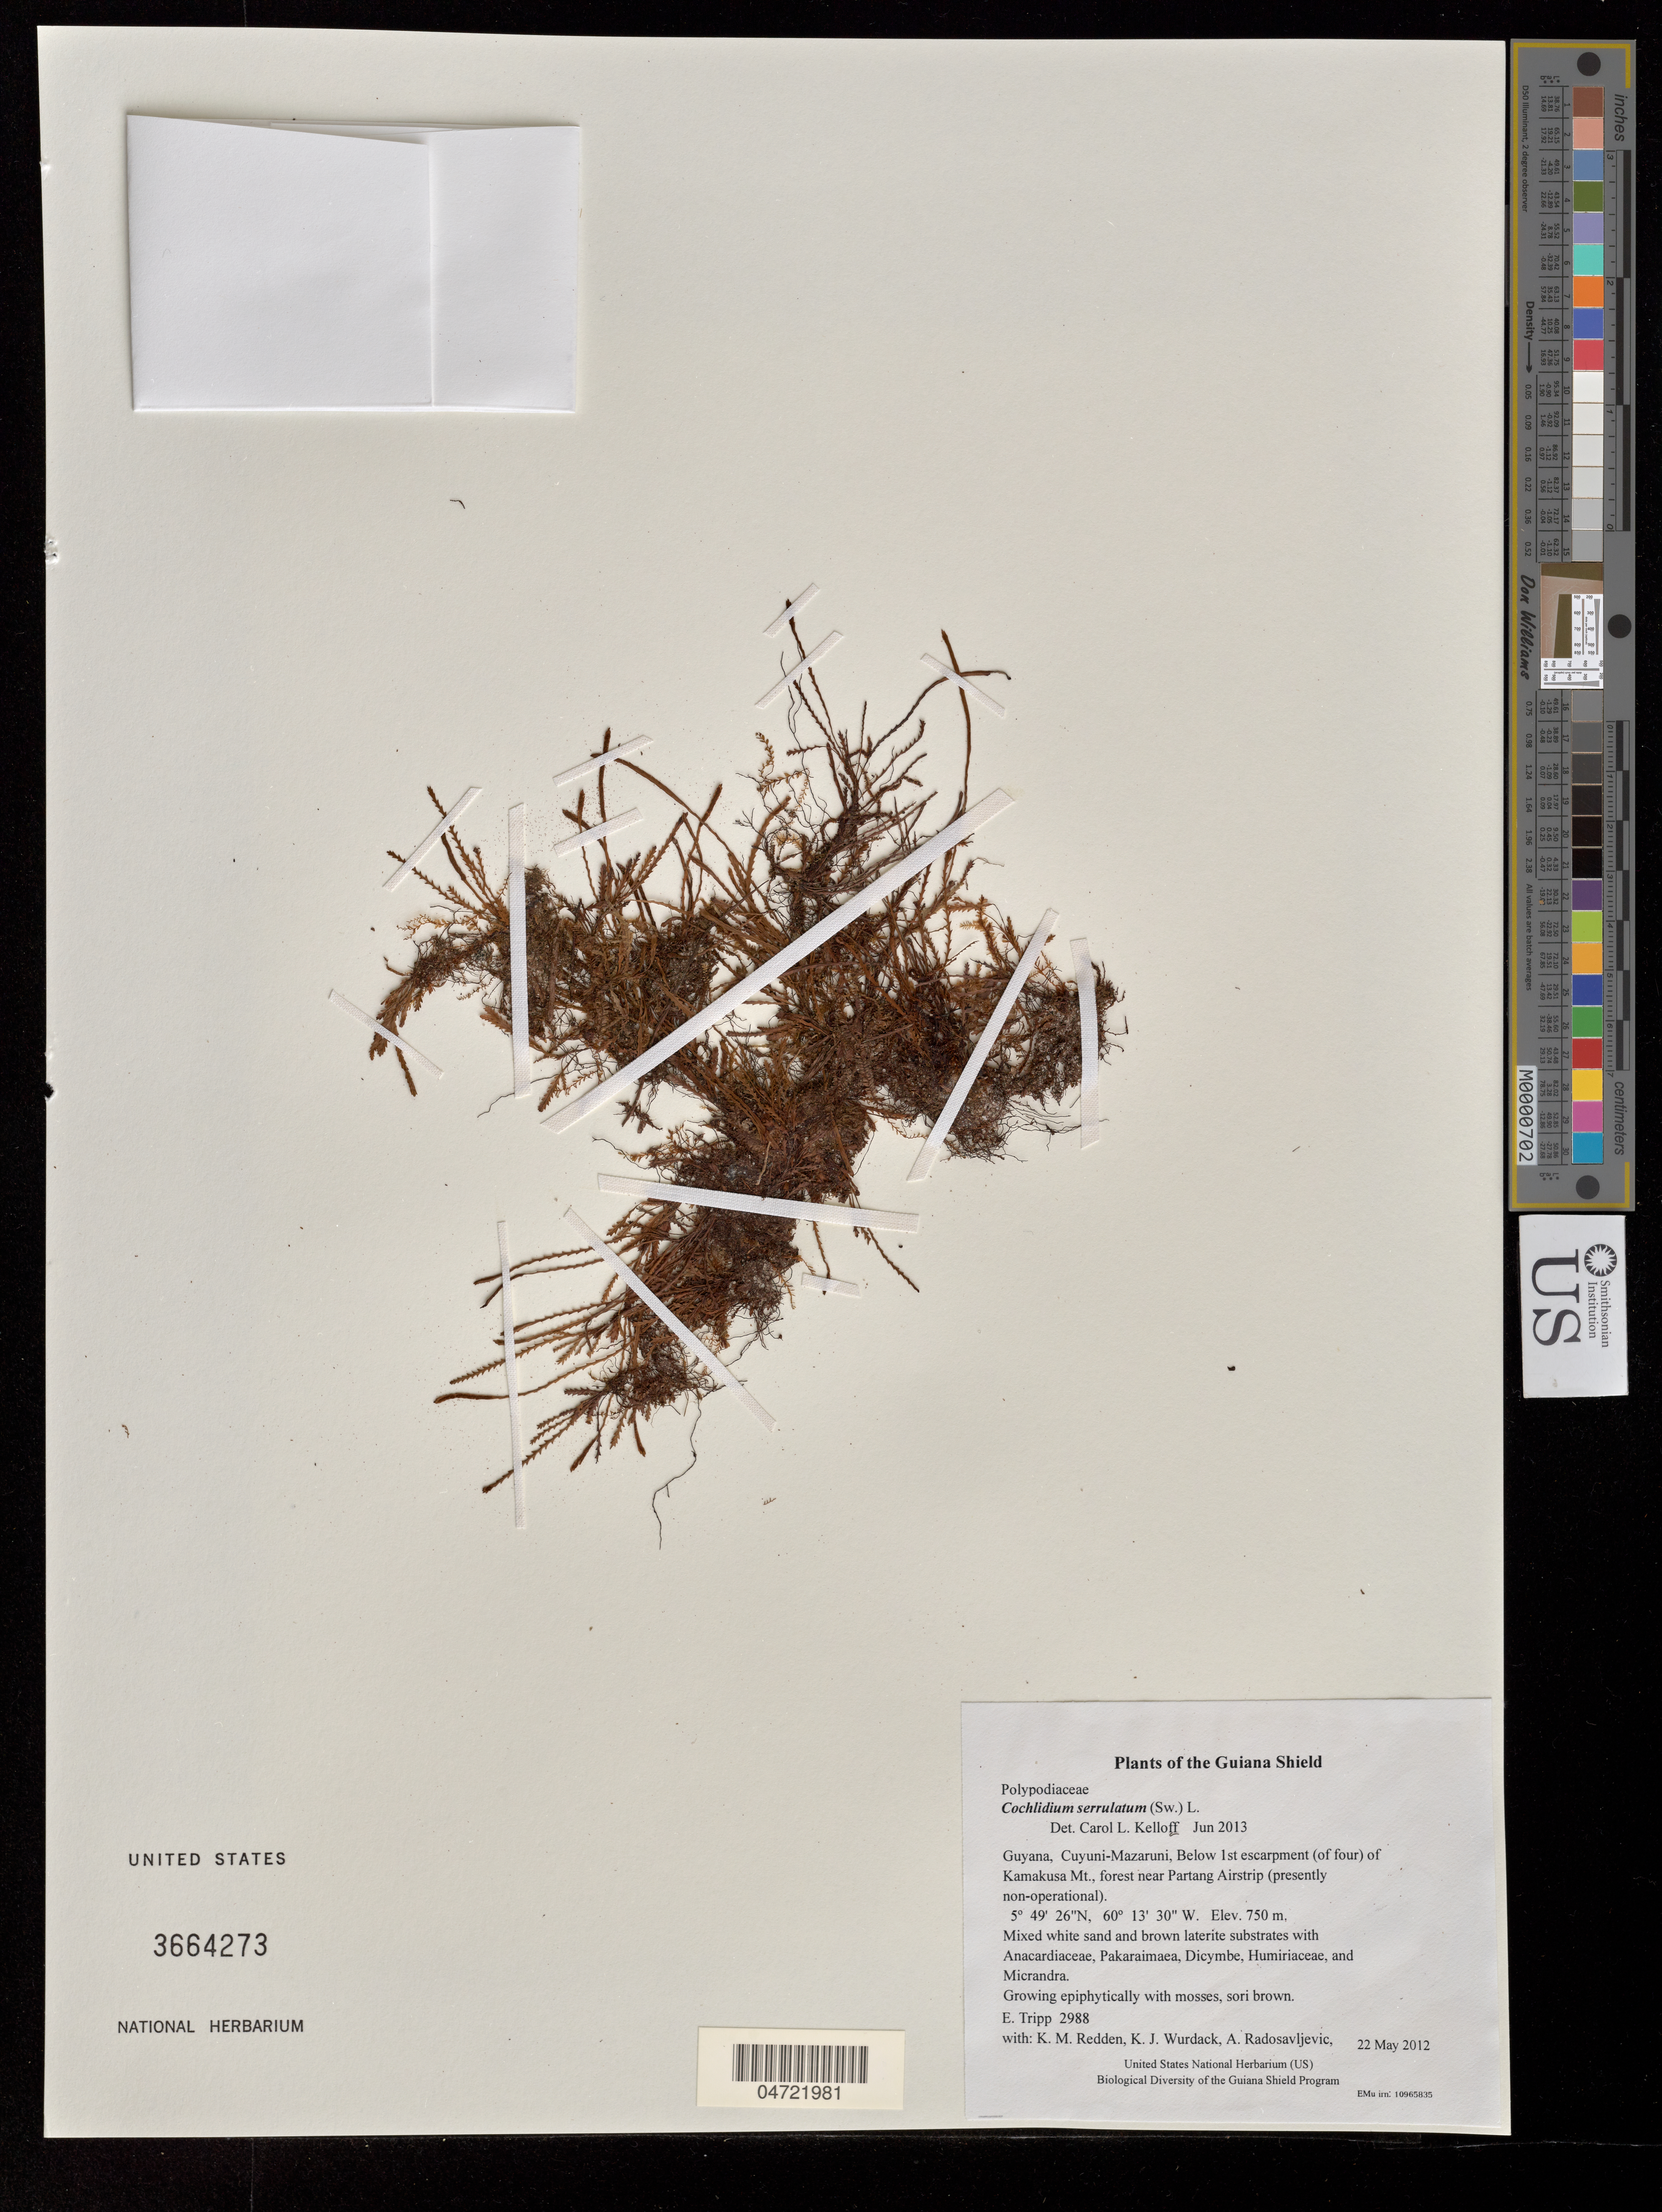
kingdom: Plantae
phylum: Tracheophyta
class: Polypodiopsida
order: Polypodiales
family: Polypodiaceae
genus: Cochlidium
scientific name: Cochlidium serrulatum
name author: (Sw.) L.E. Bishop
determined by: Kelloff, Carol L., (US), Smithsonian Institution - National Museum of Natural History (UNITED STATES)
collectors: E. Tripp, K. M. Redden, K. Wurdack, A. Radosavljevic, C. Jacobis & J. Ralph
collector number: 2988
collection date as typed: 22 May 2012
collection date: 2012-05-22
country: Guyana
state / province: Cuyuni-Mazaruni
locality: Below 1st escarpment (of four) of Kamakusa Mt., forest near Partang Airstrip (presently non-operational)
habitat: Mixed white sand and brown laterite substrates with Anacardiaceae, Pakaraimaea, Dicymbe, Humiriaceae, and Micrandra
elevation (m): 750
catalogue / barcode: US 3664273